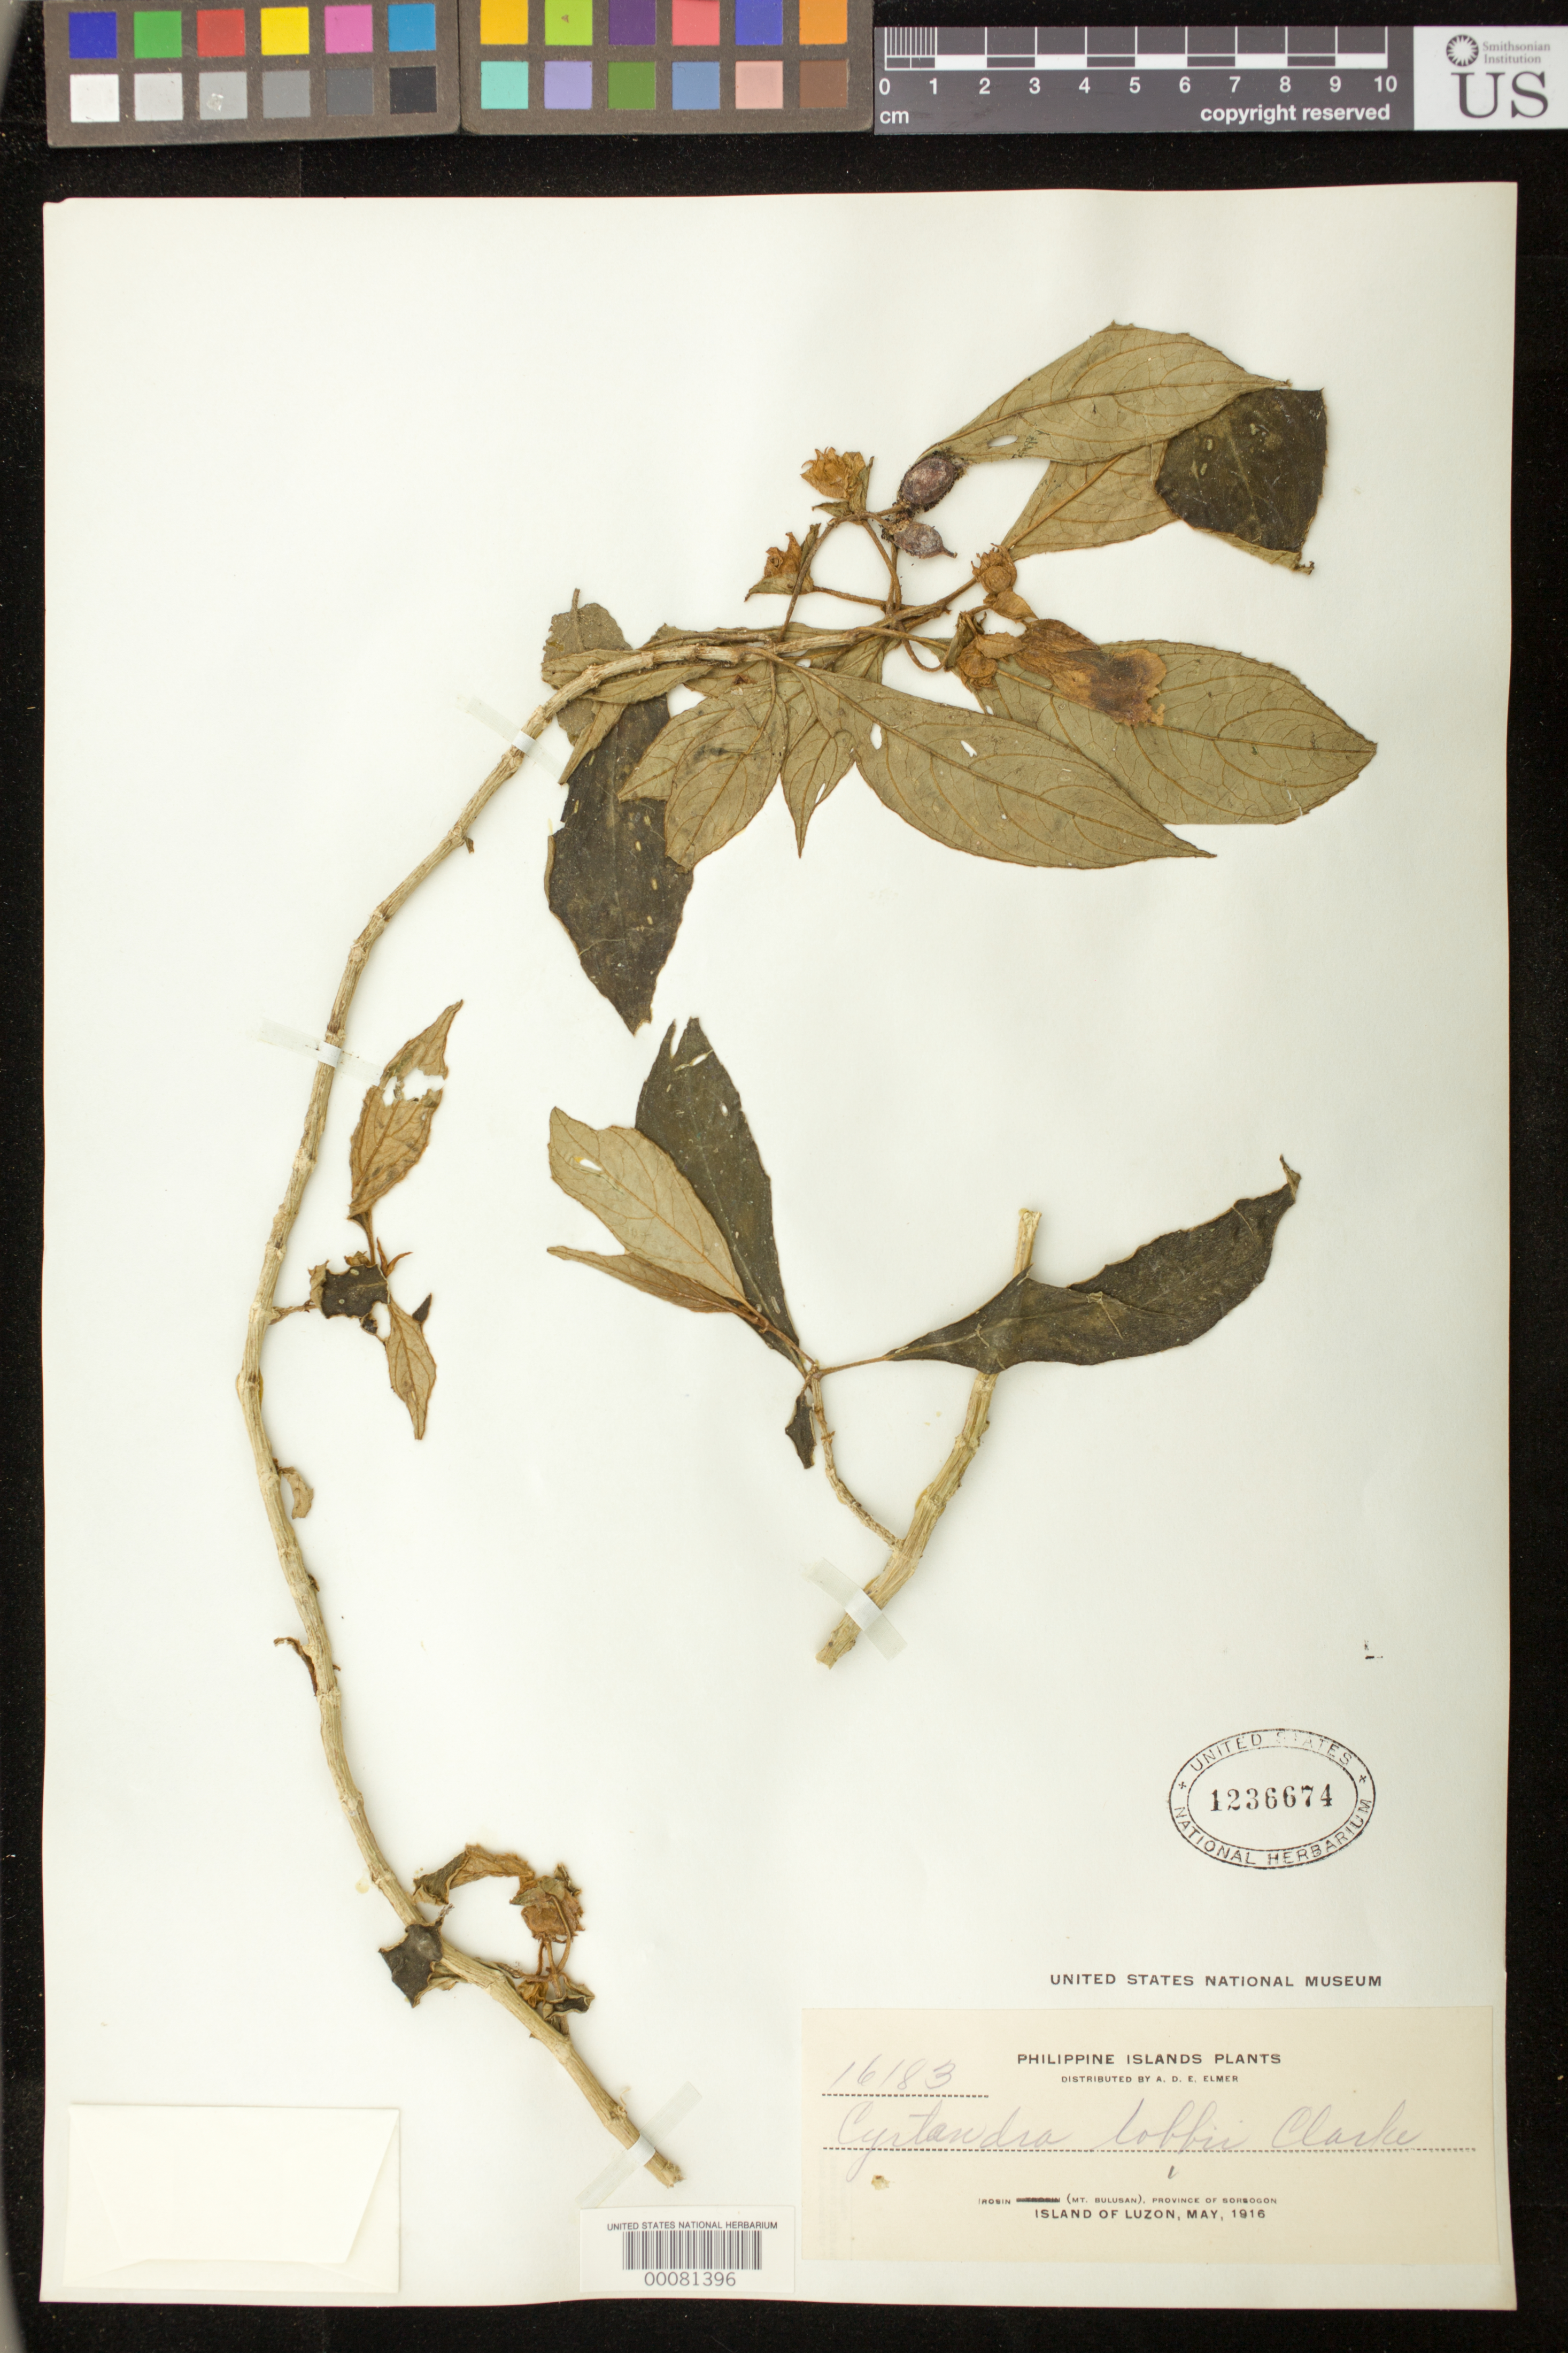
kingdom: Plantae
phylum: Tracheophyta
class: Magnoliopsida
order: Lamiales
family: Gesneriaceae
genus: Cyrtandra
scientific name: Cyrtandra lobbii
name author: C.B. Clarke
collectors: A. D. E. Elmer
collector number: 16183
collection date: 1916-05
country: Philippines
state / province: Bicol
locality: Irosin (Mt. Bulusan), Province of Sorsogon, Island of Luzon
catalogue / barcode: US 1236674